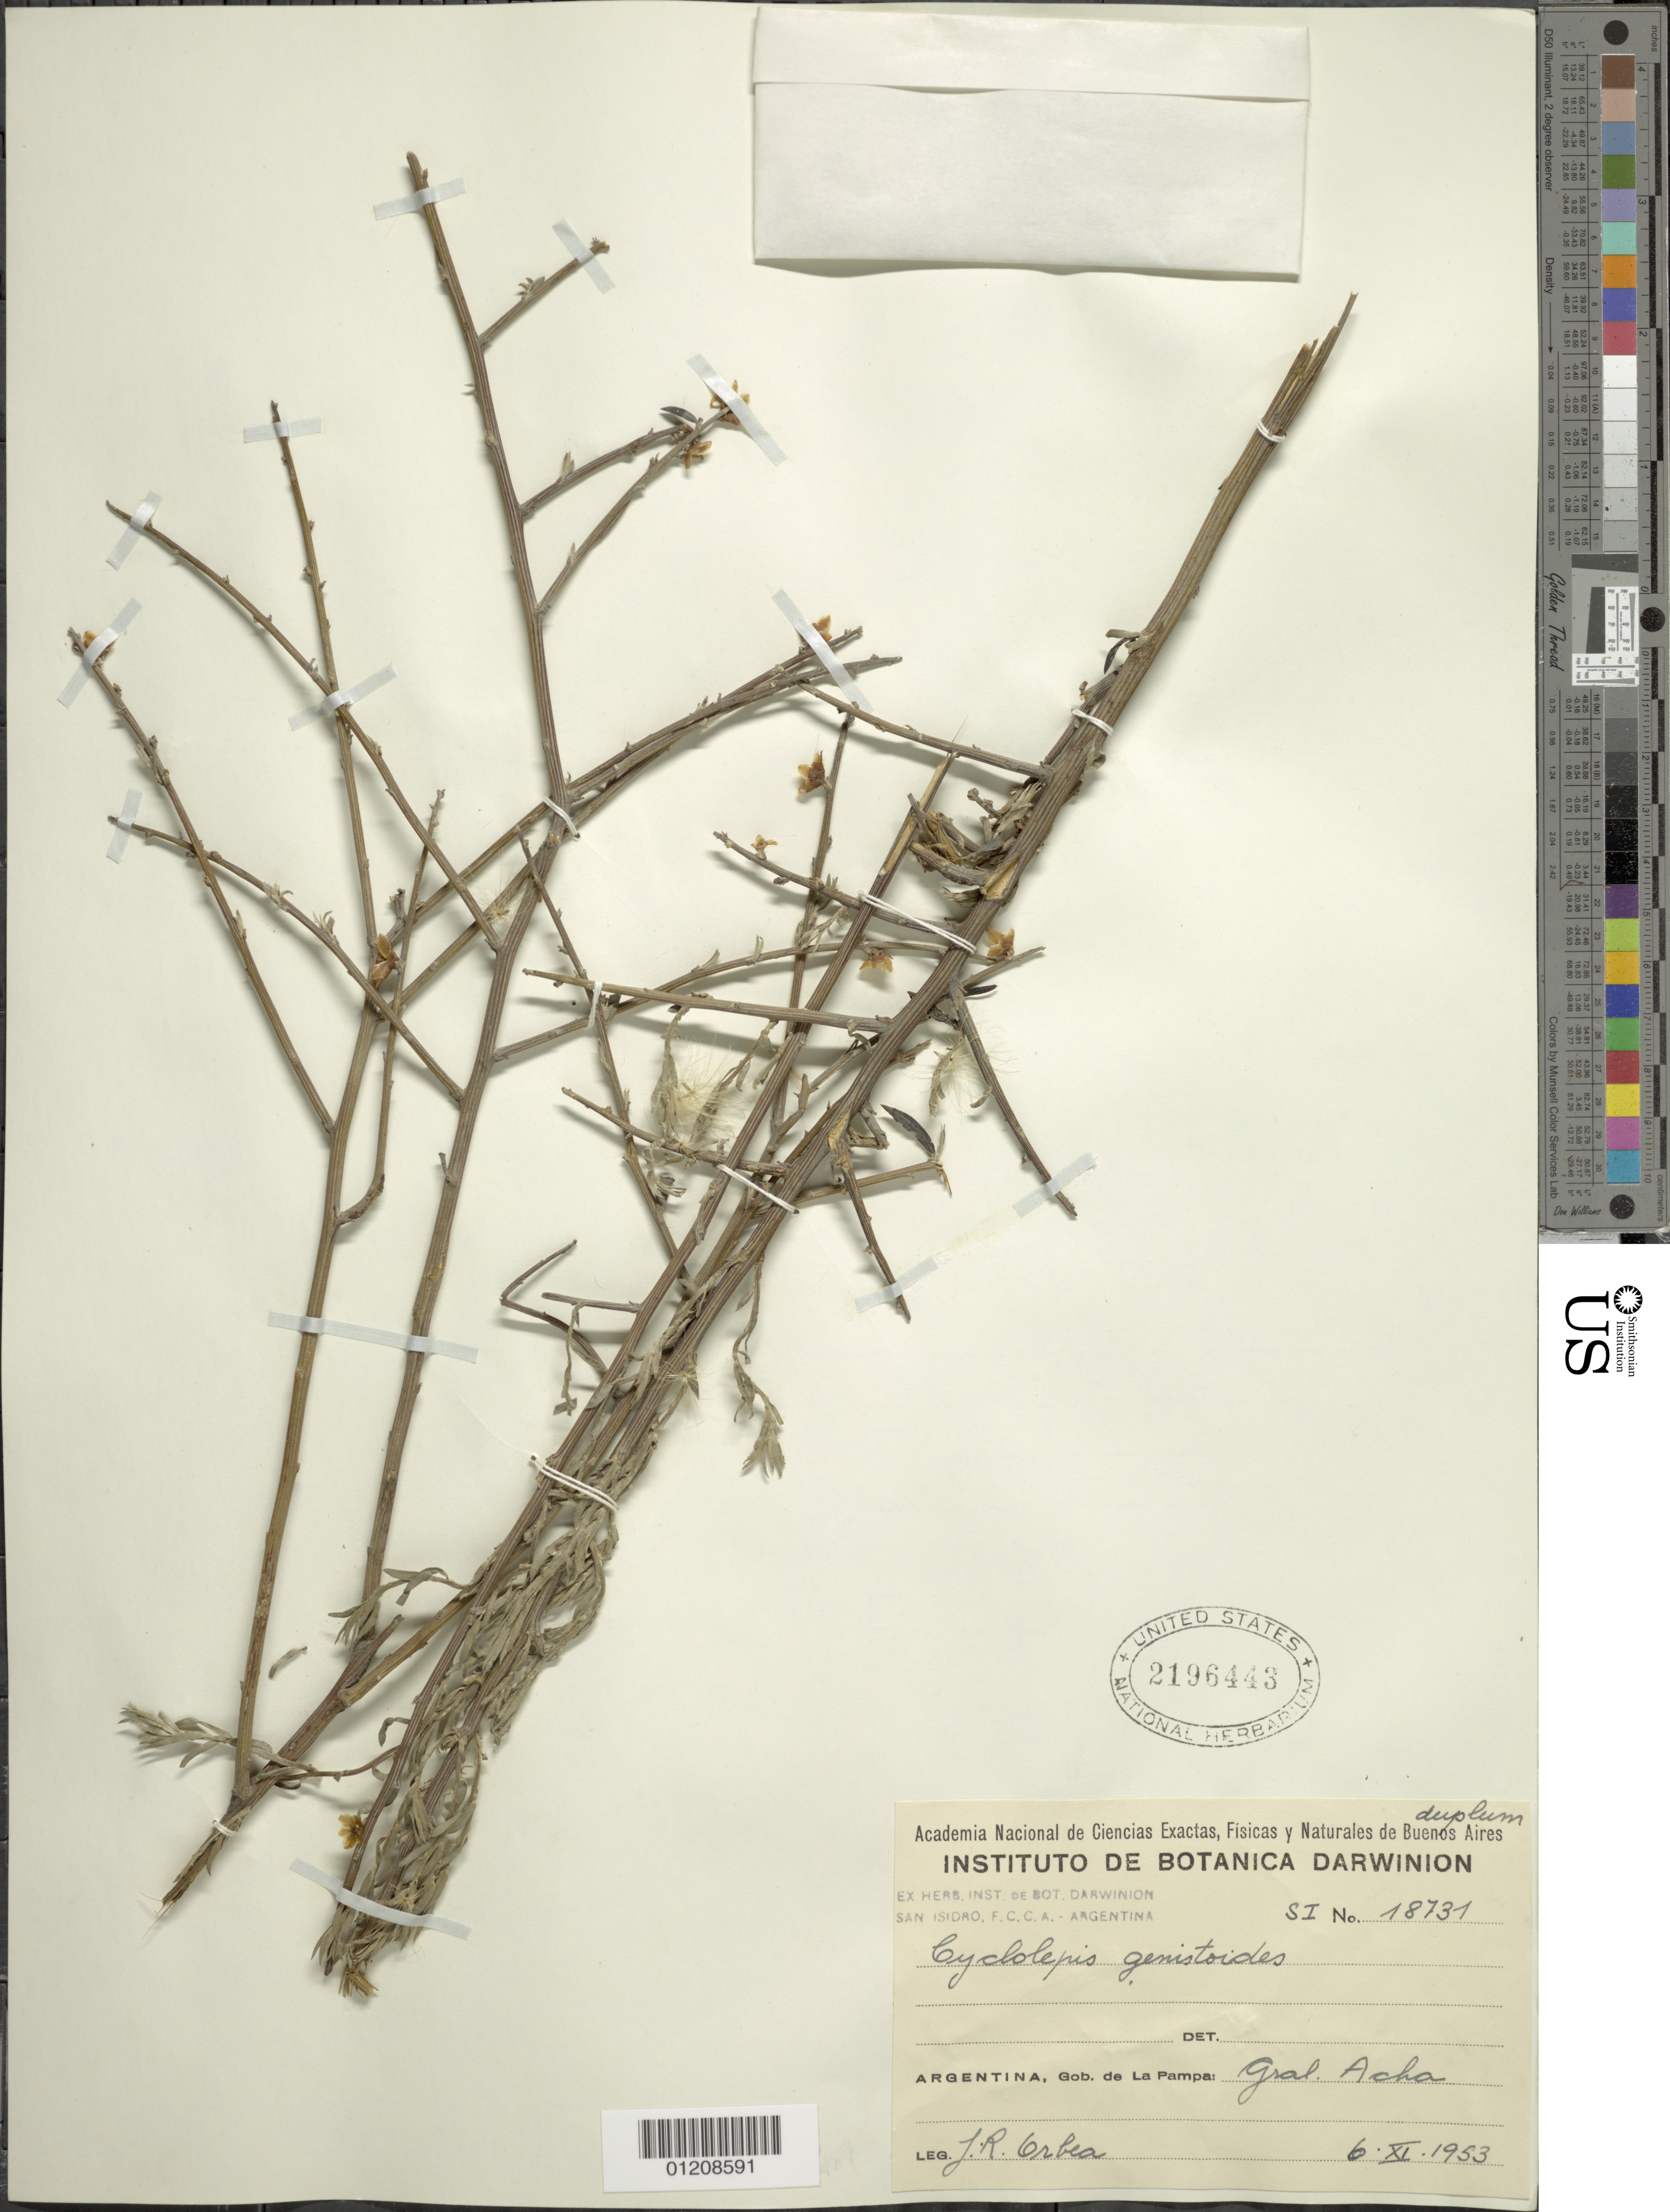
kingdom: Plantae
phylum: Tracheophyta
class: Magnoliopsida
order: Asterales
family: Asteraceae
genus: Cyclolepis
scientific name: Cyclolepis genistoides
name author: Gill. ex D. Don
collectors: J. Orbea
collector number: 18731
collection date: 1953-11-06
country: Argentina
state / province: La Pampa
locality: Gral. Acha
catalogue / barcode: US 2196443